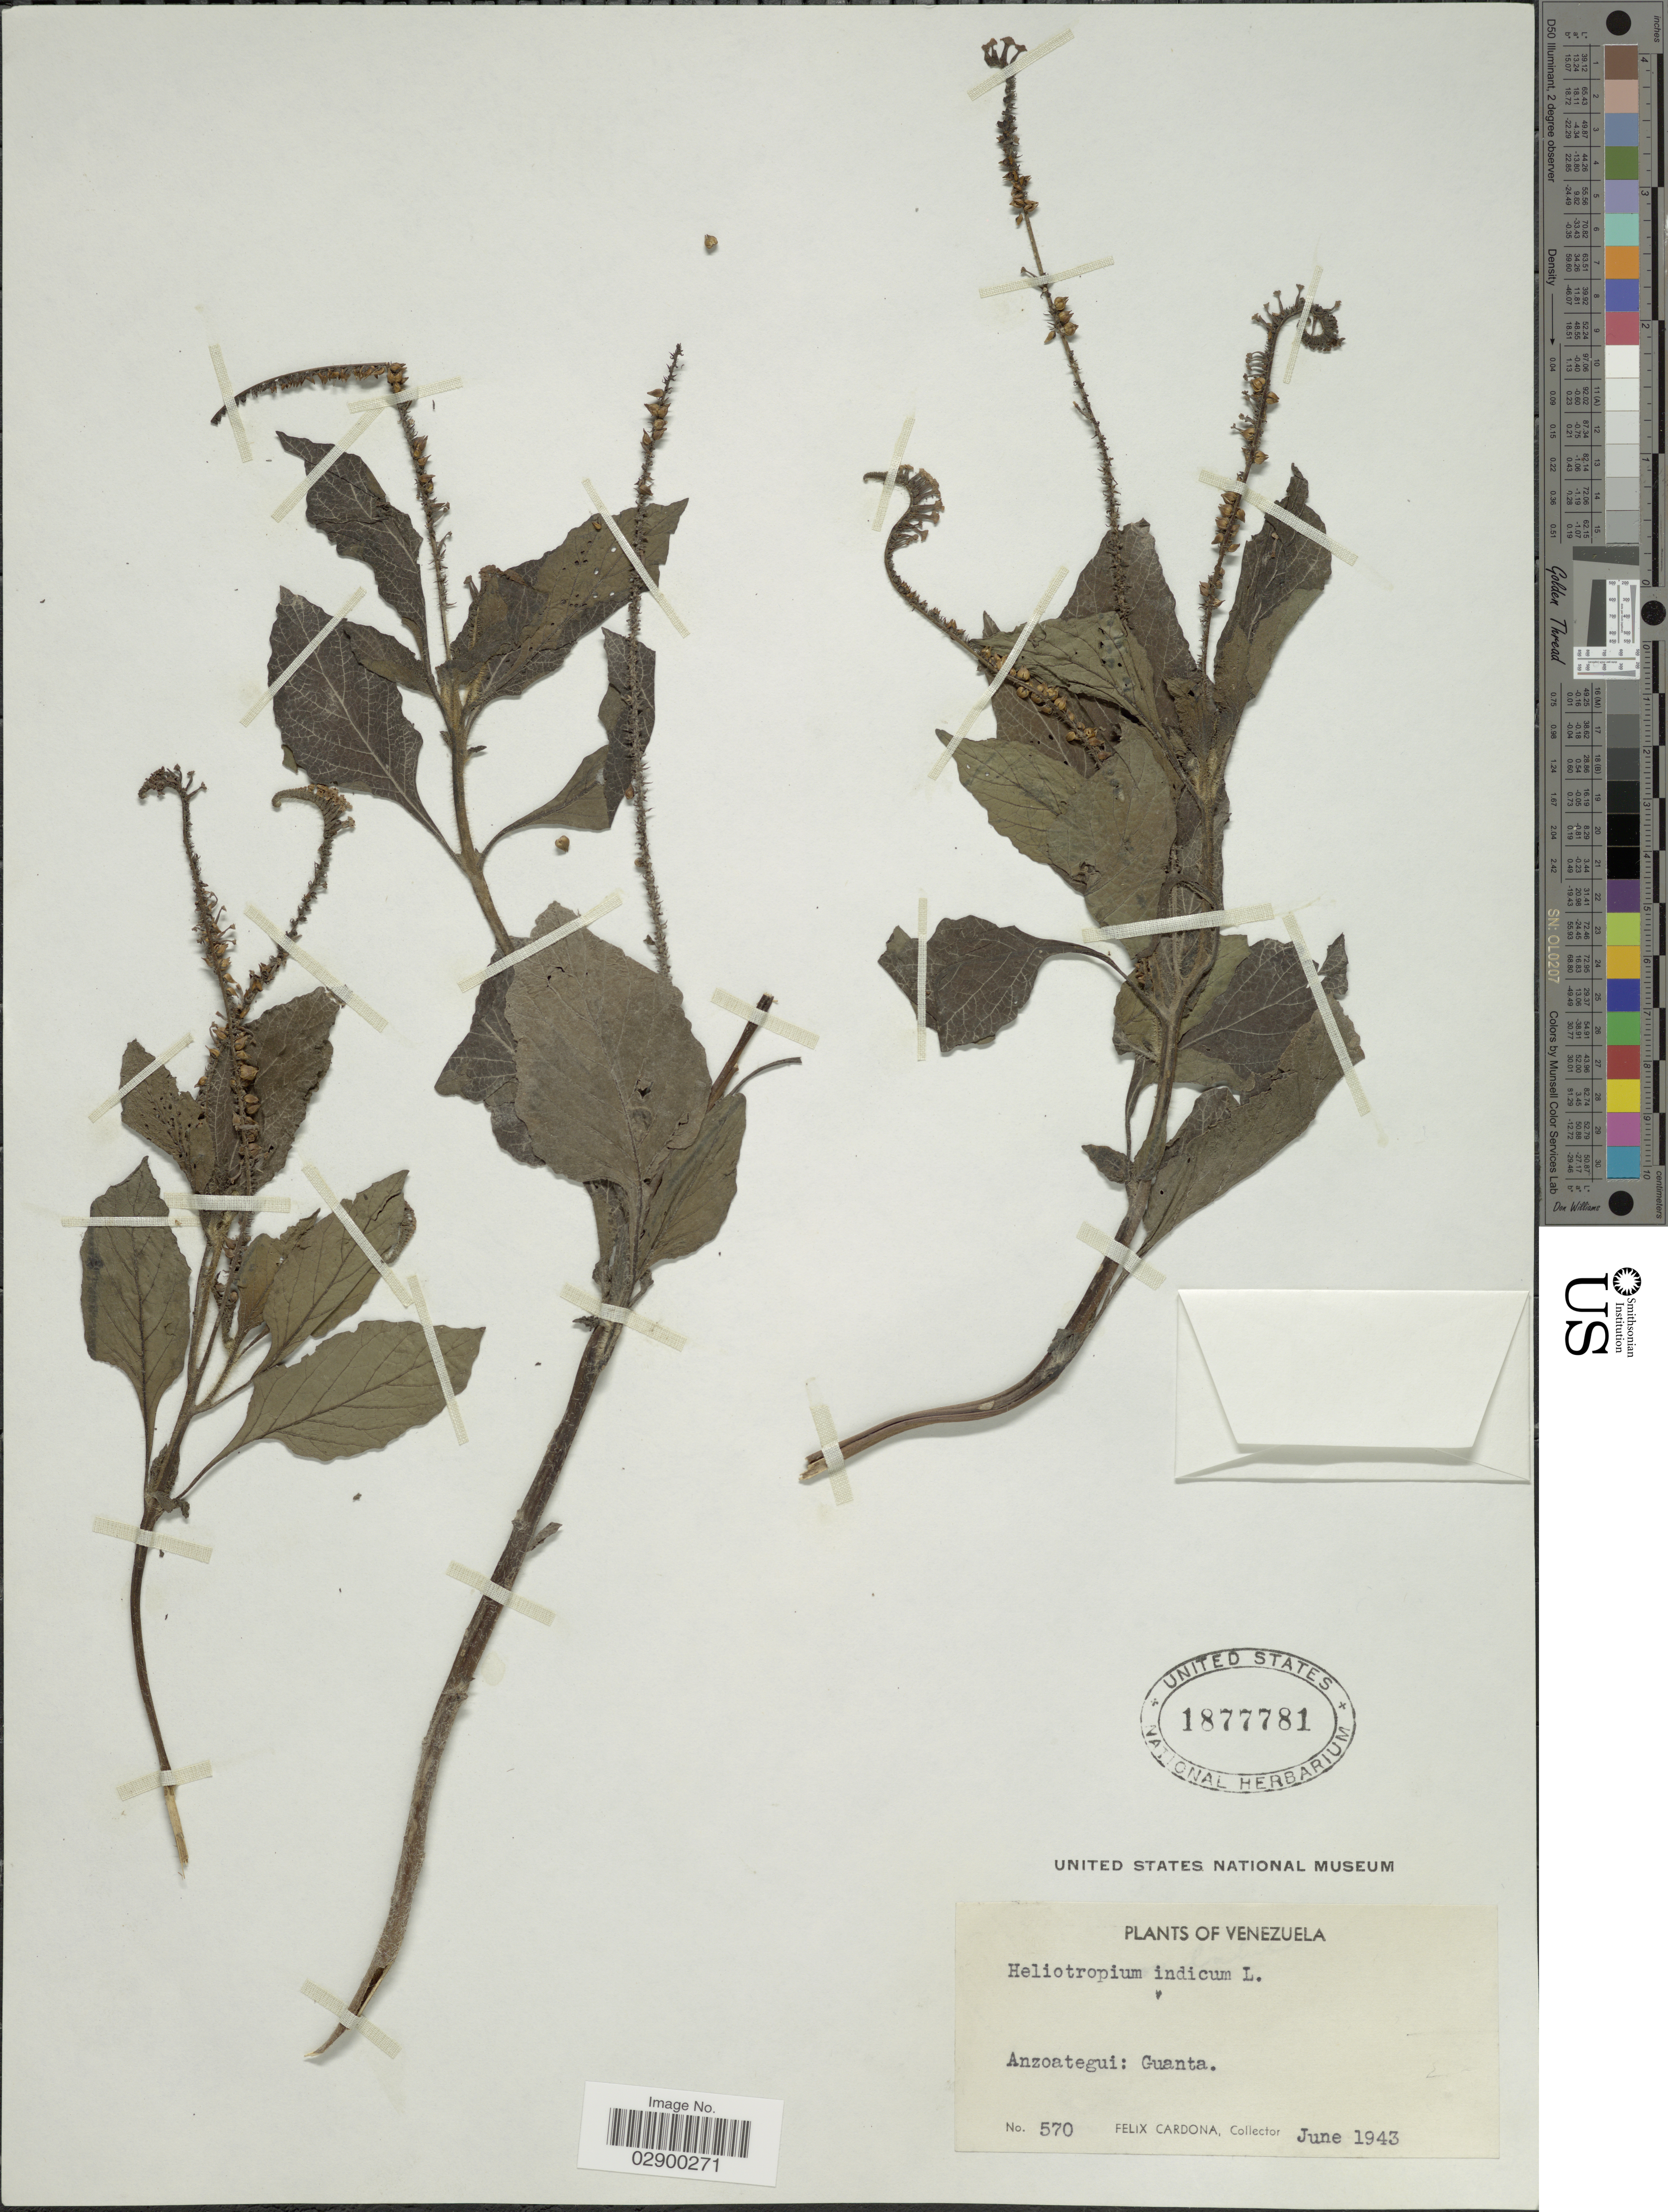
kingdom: Plantae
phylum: Tracheophyta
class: Magnoliopsida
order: Boraginales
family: Heliotropiaceae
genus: Heliotropium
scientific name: Heliotropium indicum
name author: L.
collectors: F. Cardona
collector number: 570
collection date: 1943-06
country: Venezuela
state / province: Anzoategui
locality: Anzoategui: Guanta.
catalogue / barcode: US 1877781